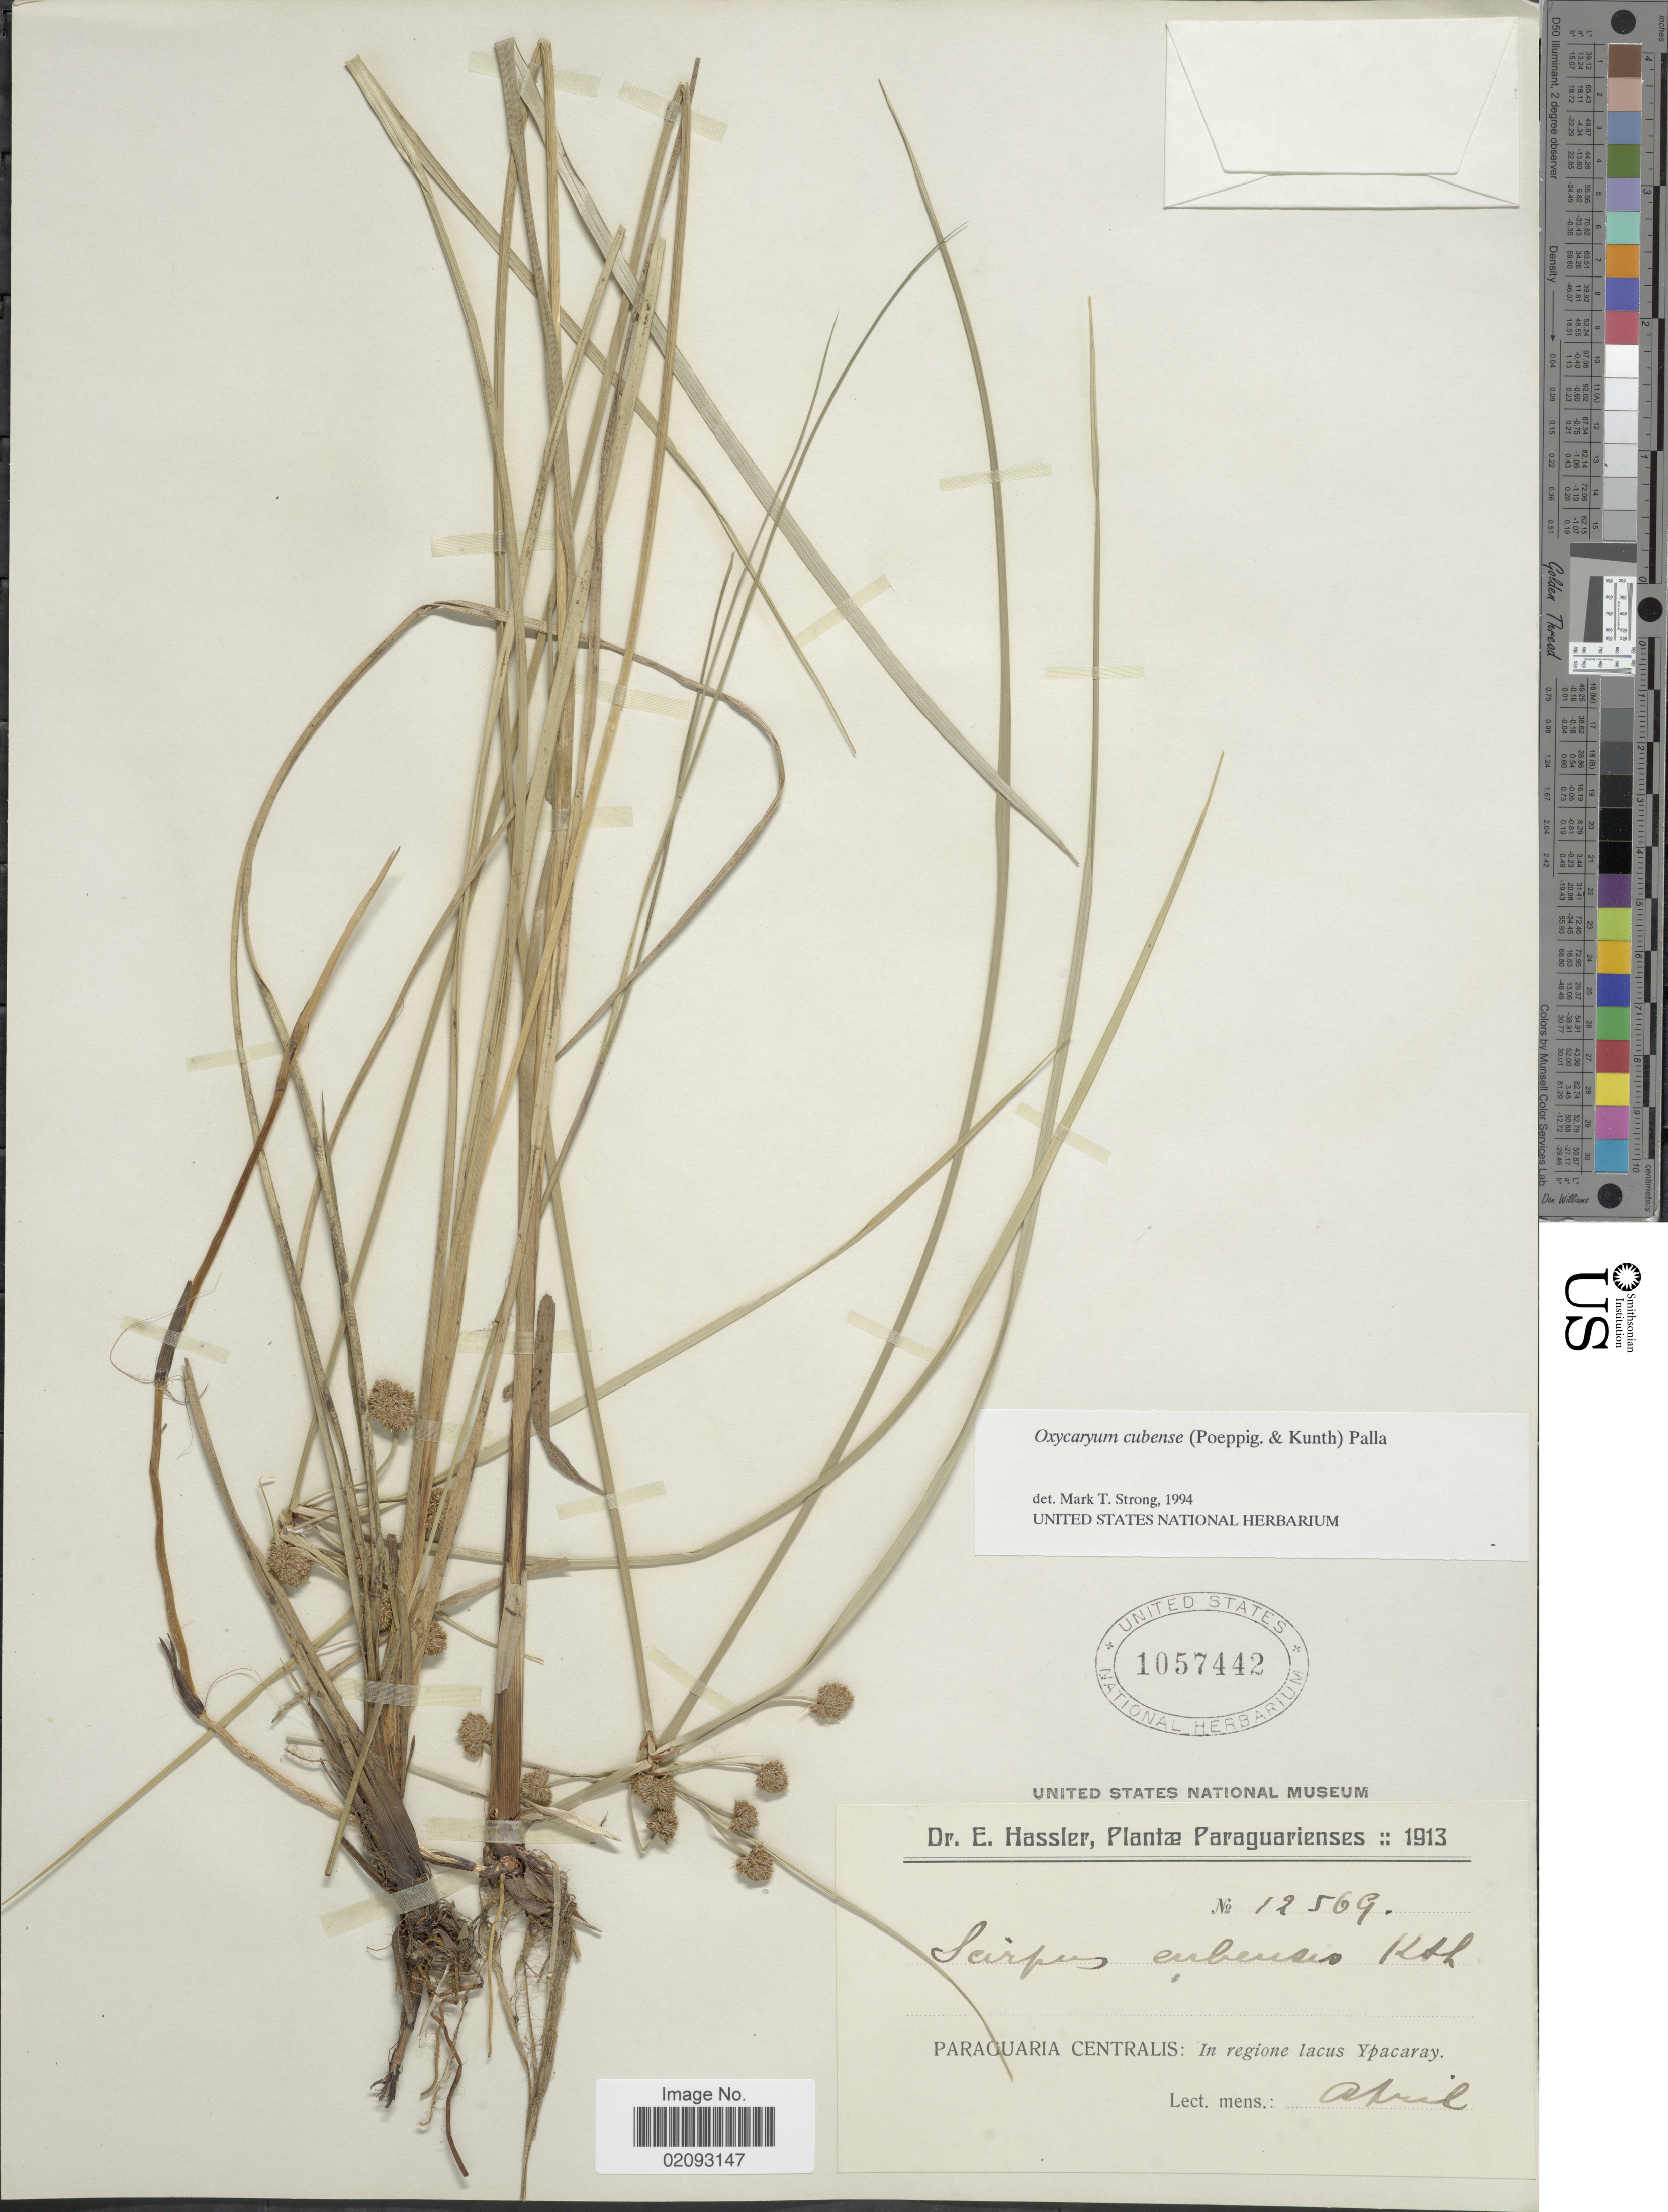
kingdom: Plantae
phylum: Tracheophyta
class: Liliopsida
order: Poales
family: Cyperaceae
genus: Cyperus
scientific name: Cyperus blepharoleptos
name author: Steud.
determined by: Strong, M. T., (US), Smithsonian Institution - National Museum of Natural History (UNITED STATES)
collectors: E. Hassler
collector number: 12569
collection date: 1913-04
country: Paraguay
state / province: Central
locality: Paraguaria Centralis: In regione lacus Ypacaray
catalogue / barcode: US 1057442